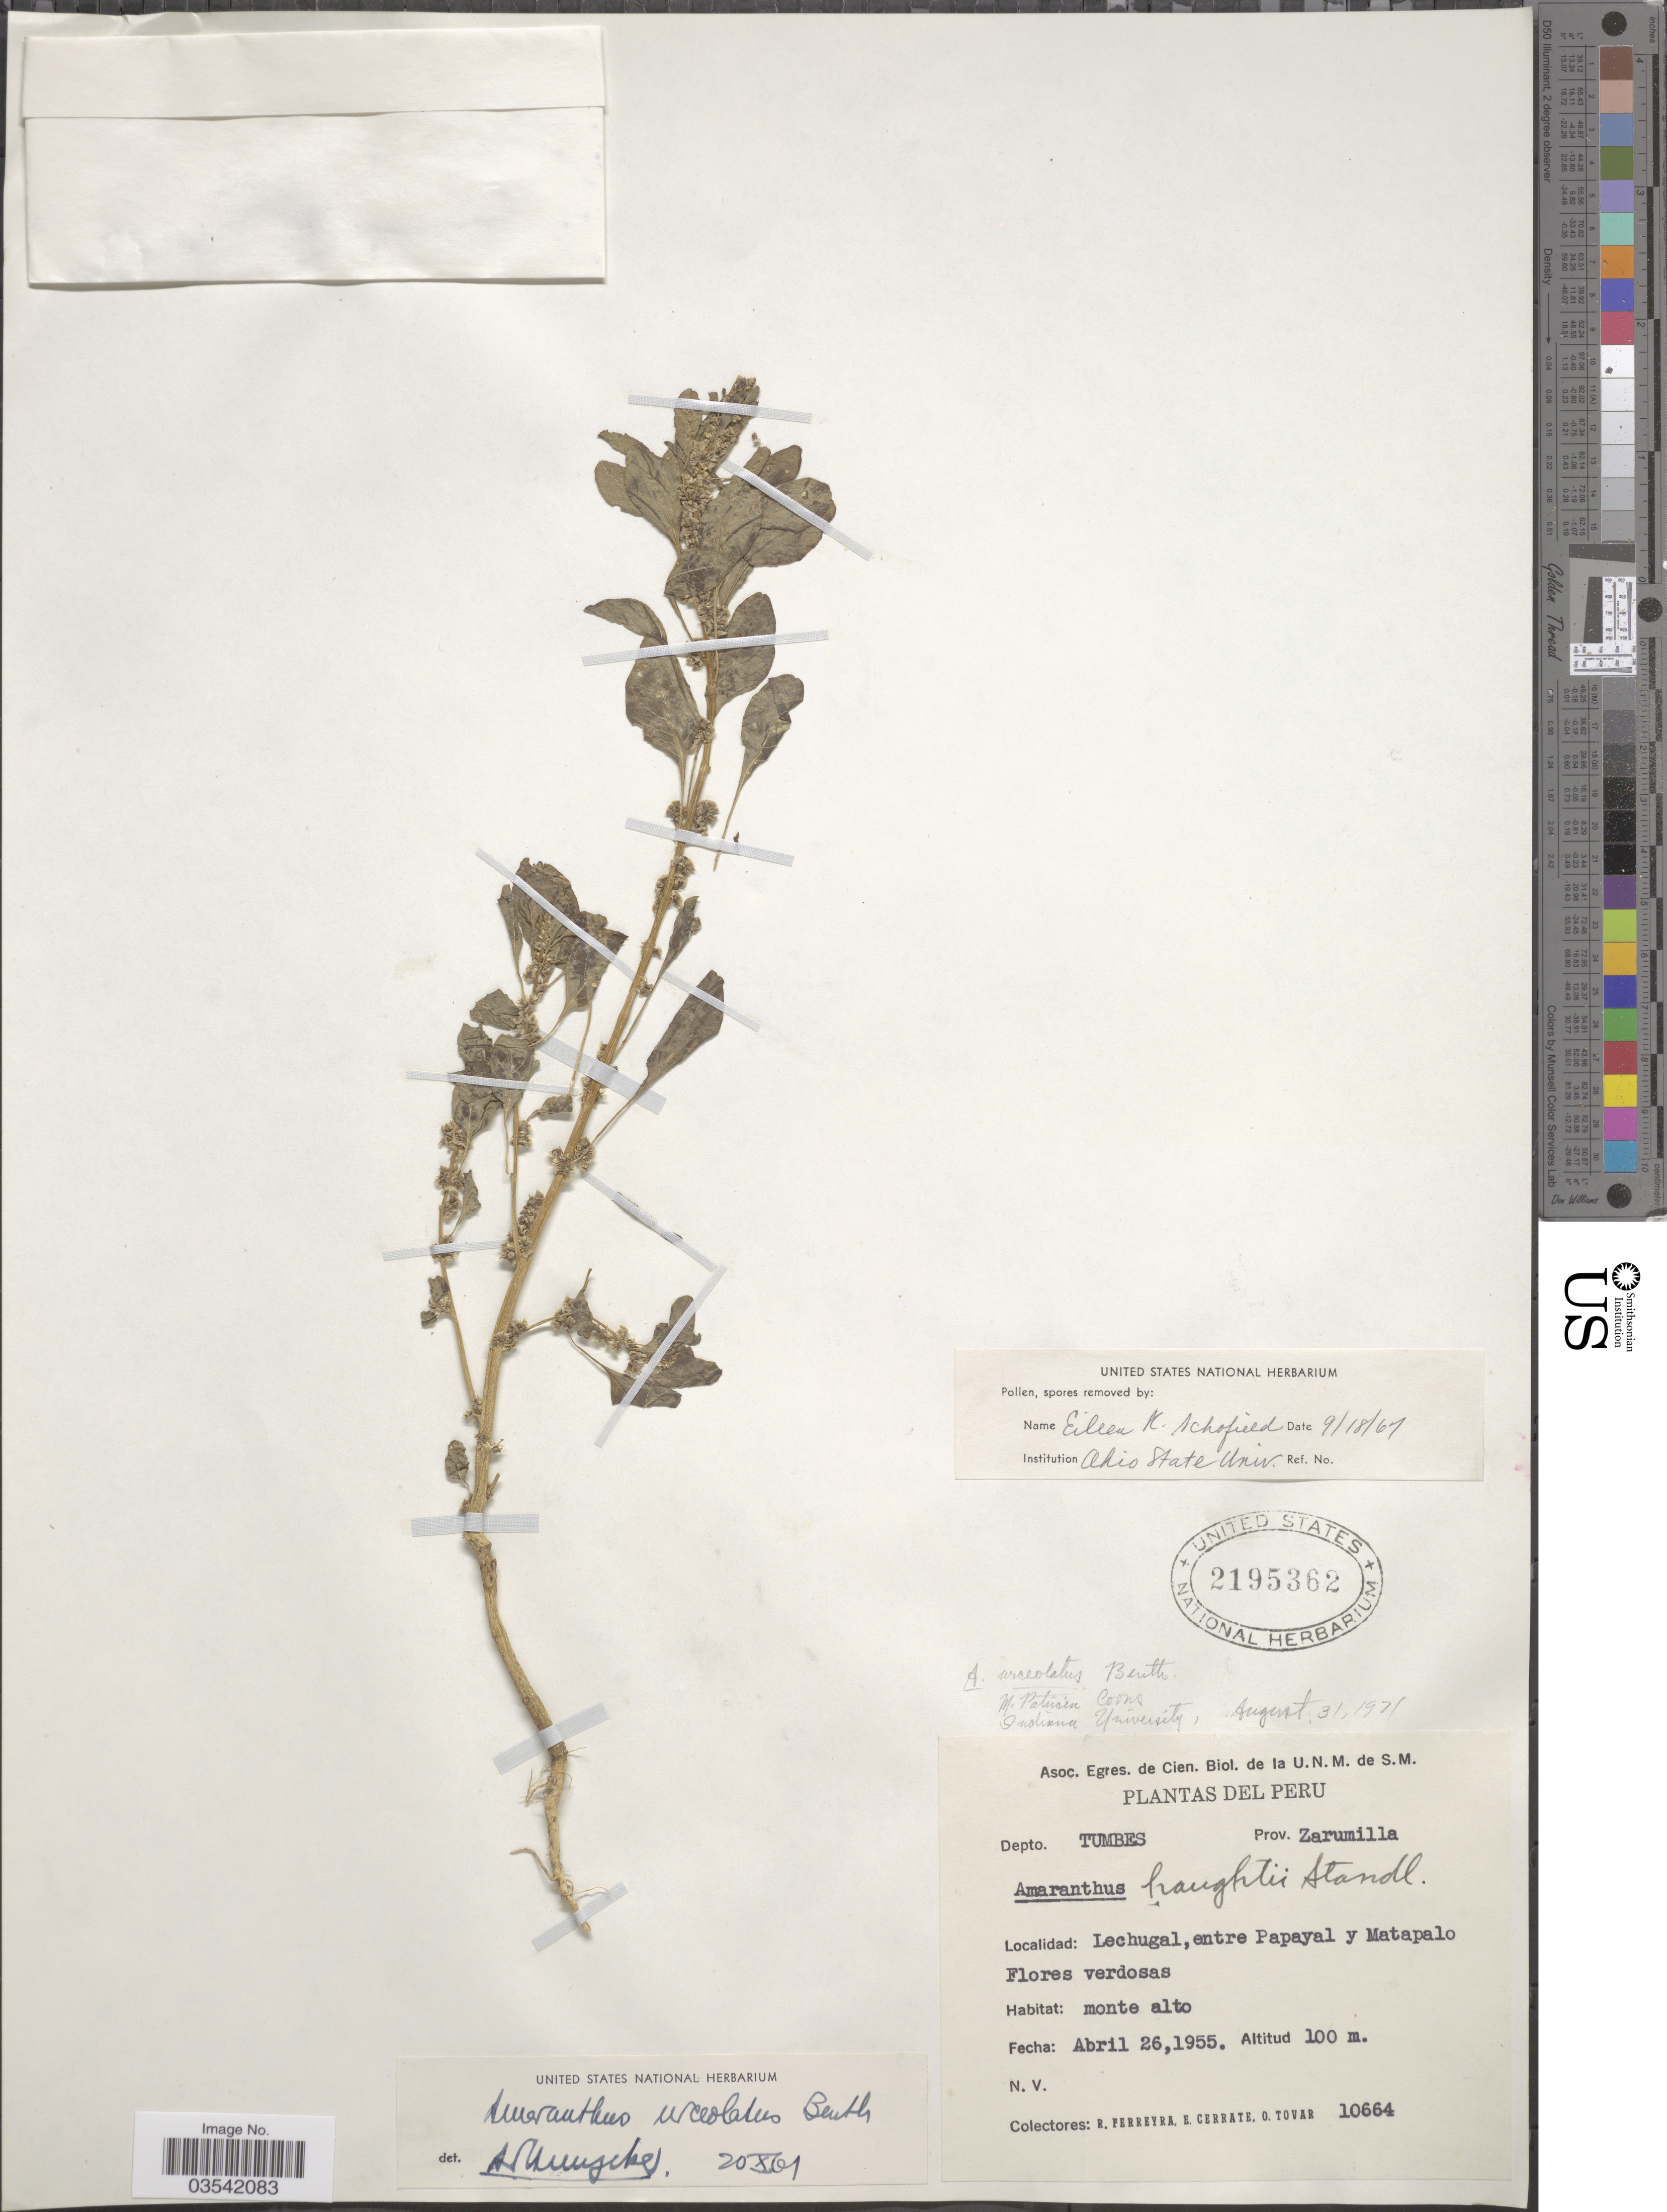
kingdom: Plantae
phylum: Tracheophyta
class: Magnoliopsida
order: Caryophyllales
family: Amaranthaceae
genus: Amaranthus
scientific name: Amaranthus urceolatus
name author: Benth.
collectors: R. A. Ferreyra, E. Cerrate & Ó. Tovar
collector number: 10664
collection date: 1955-04-26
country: Peru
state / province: Tumbes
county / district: Zarumilla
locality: Depto. Tumbes. Prov. Zarumilla. Lechugel, entre Papayal y Matapalo.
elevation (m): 100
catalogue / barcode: US 2195362